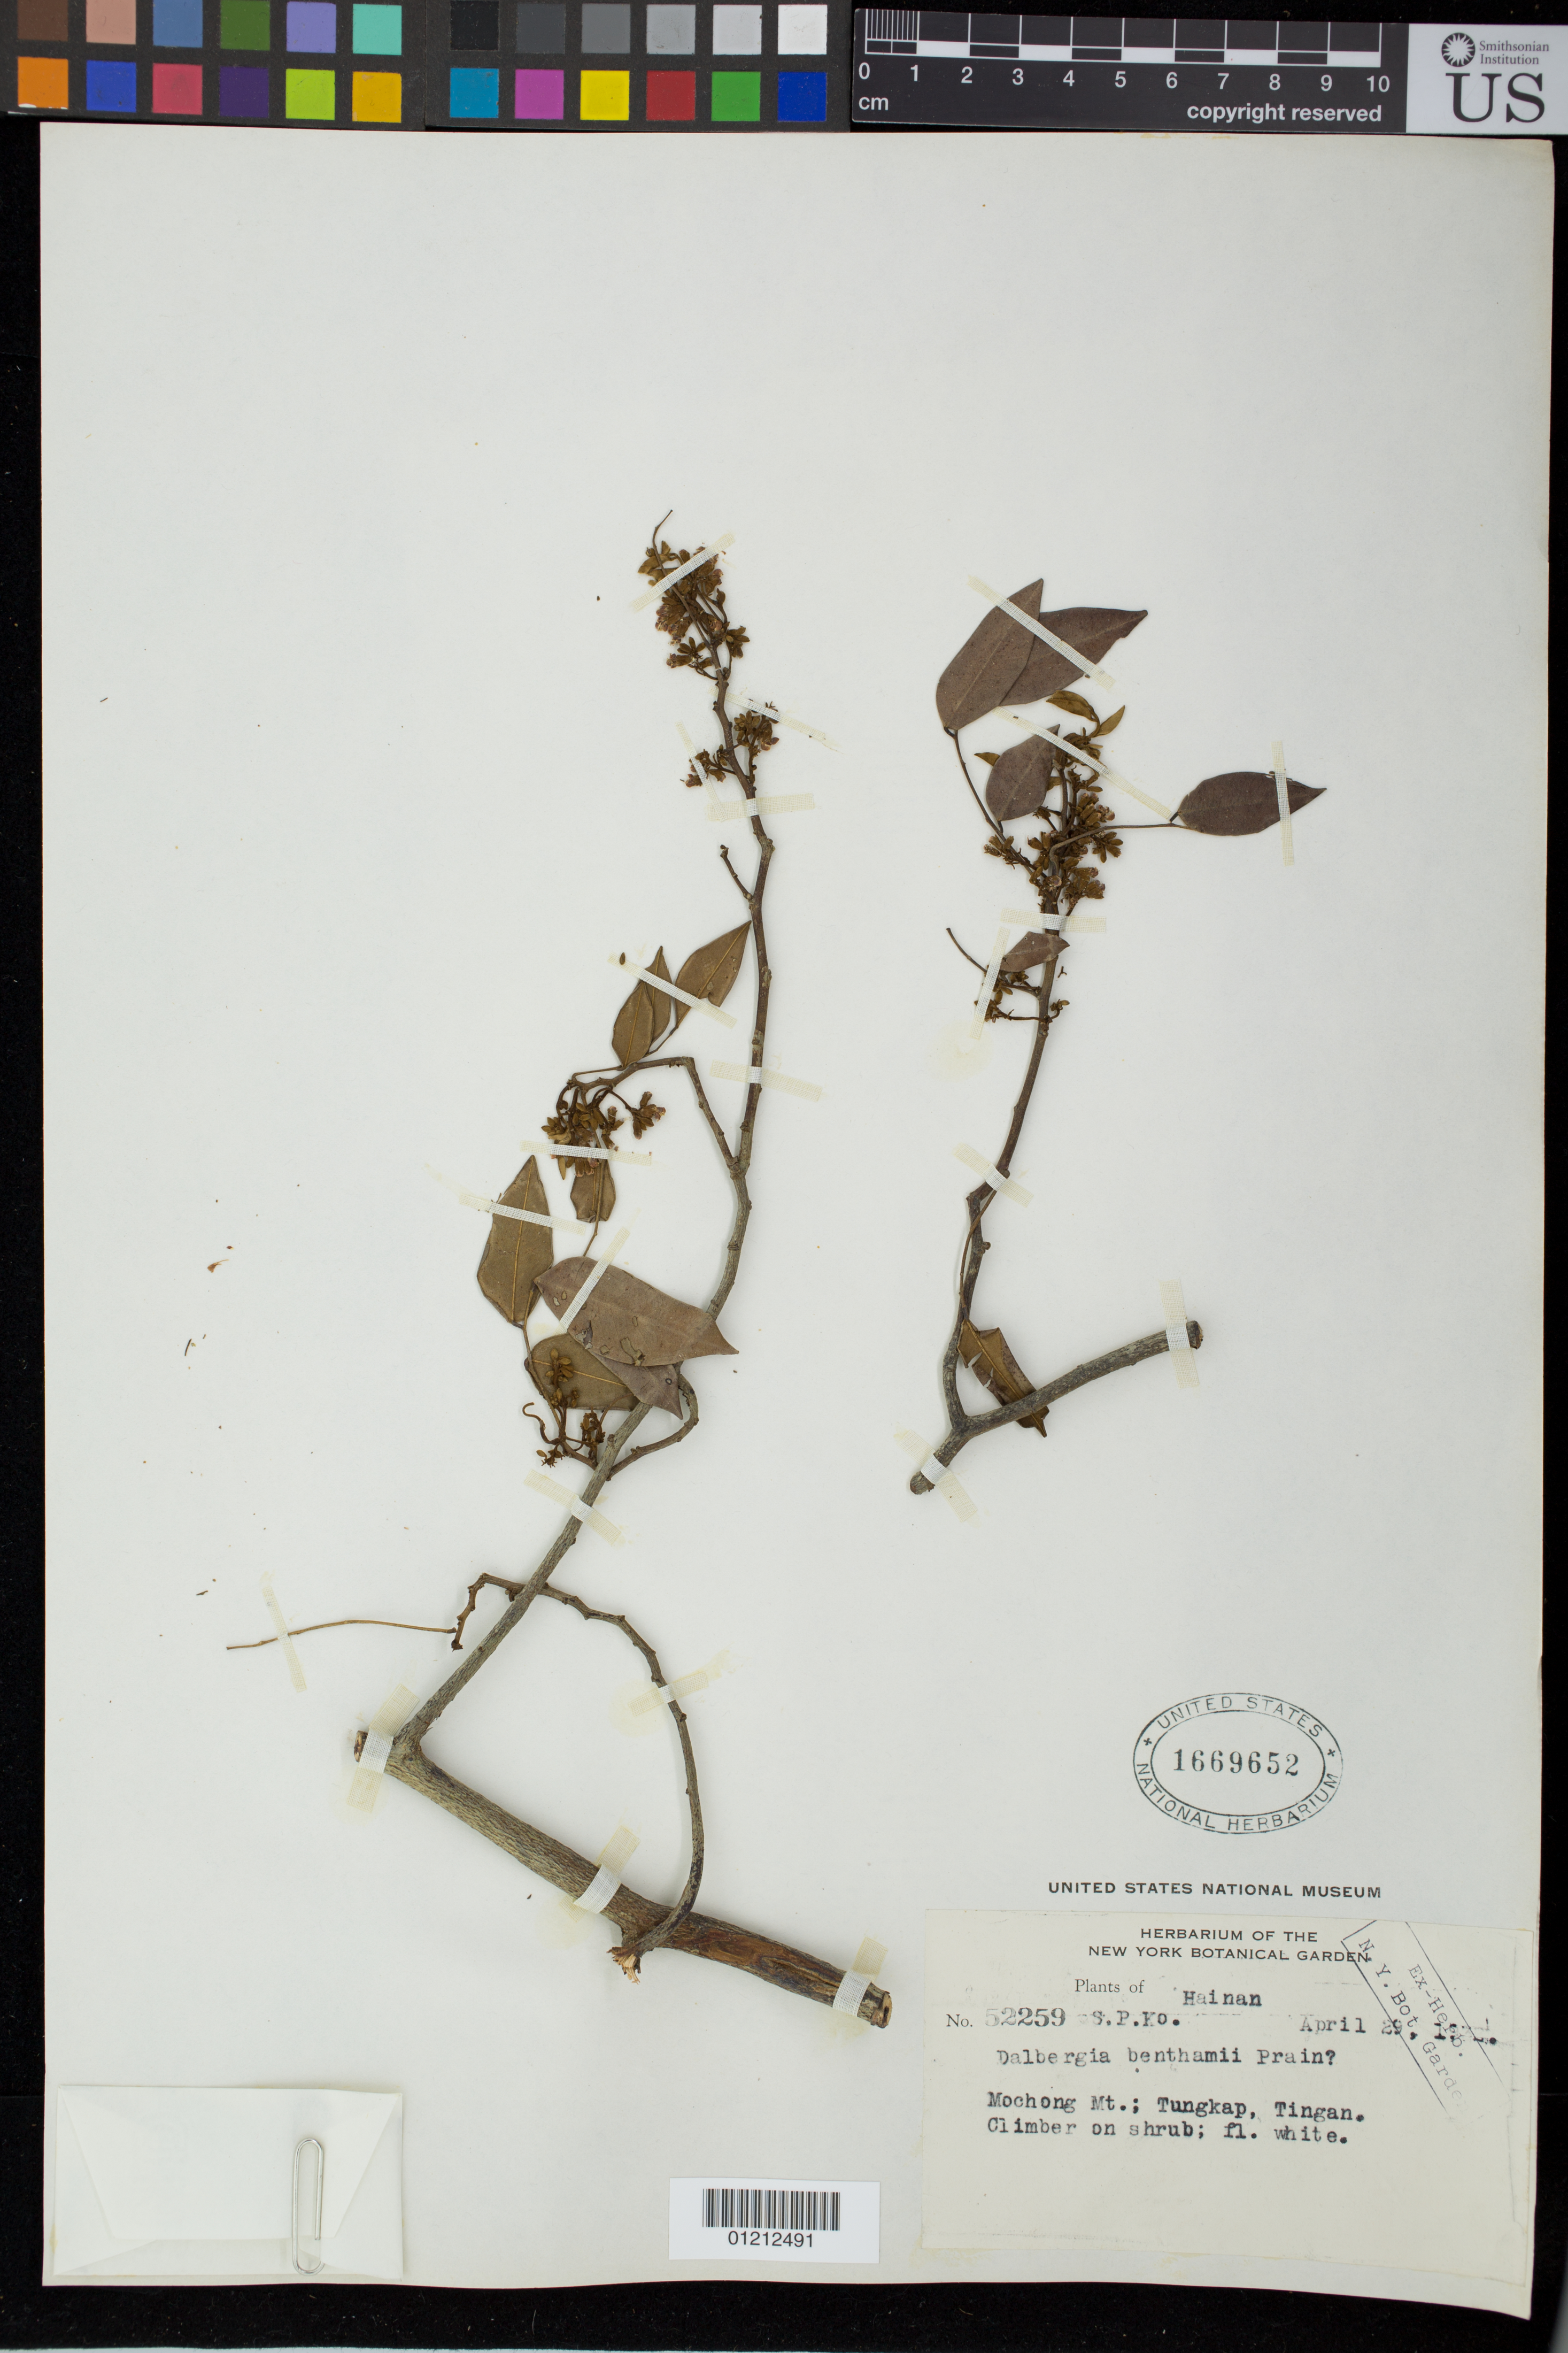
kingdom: Plantae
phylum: Tracheophyta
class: Magnoliopsida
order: Fabales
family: Fabaceae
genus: Dalbergia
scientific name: Dalbergia benthamii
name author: Prain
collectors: S. P. Ko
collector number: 52259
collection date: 1972-04-29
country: China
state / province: Hainan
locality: Mochong Mt.; Tungkap, Tingan.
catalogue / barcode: US 1669652